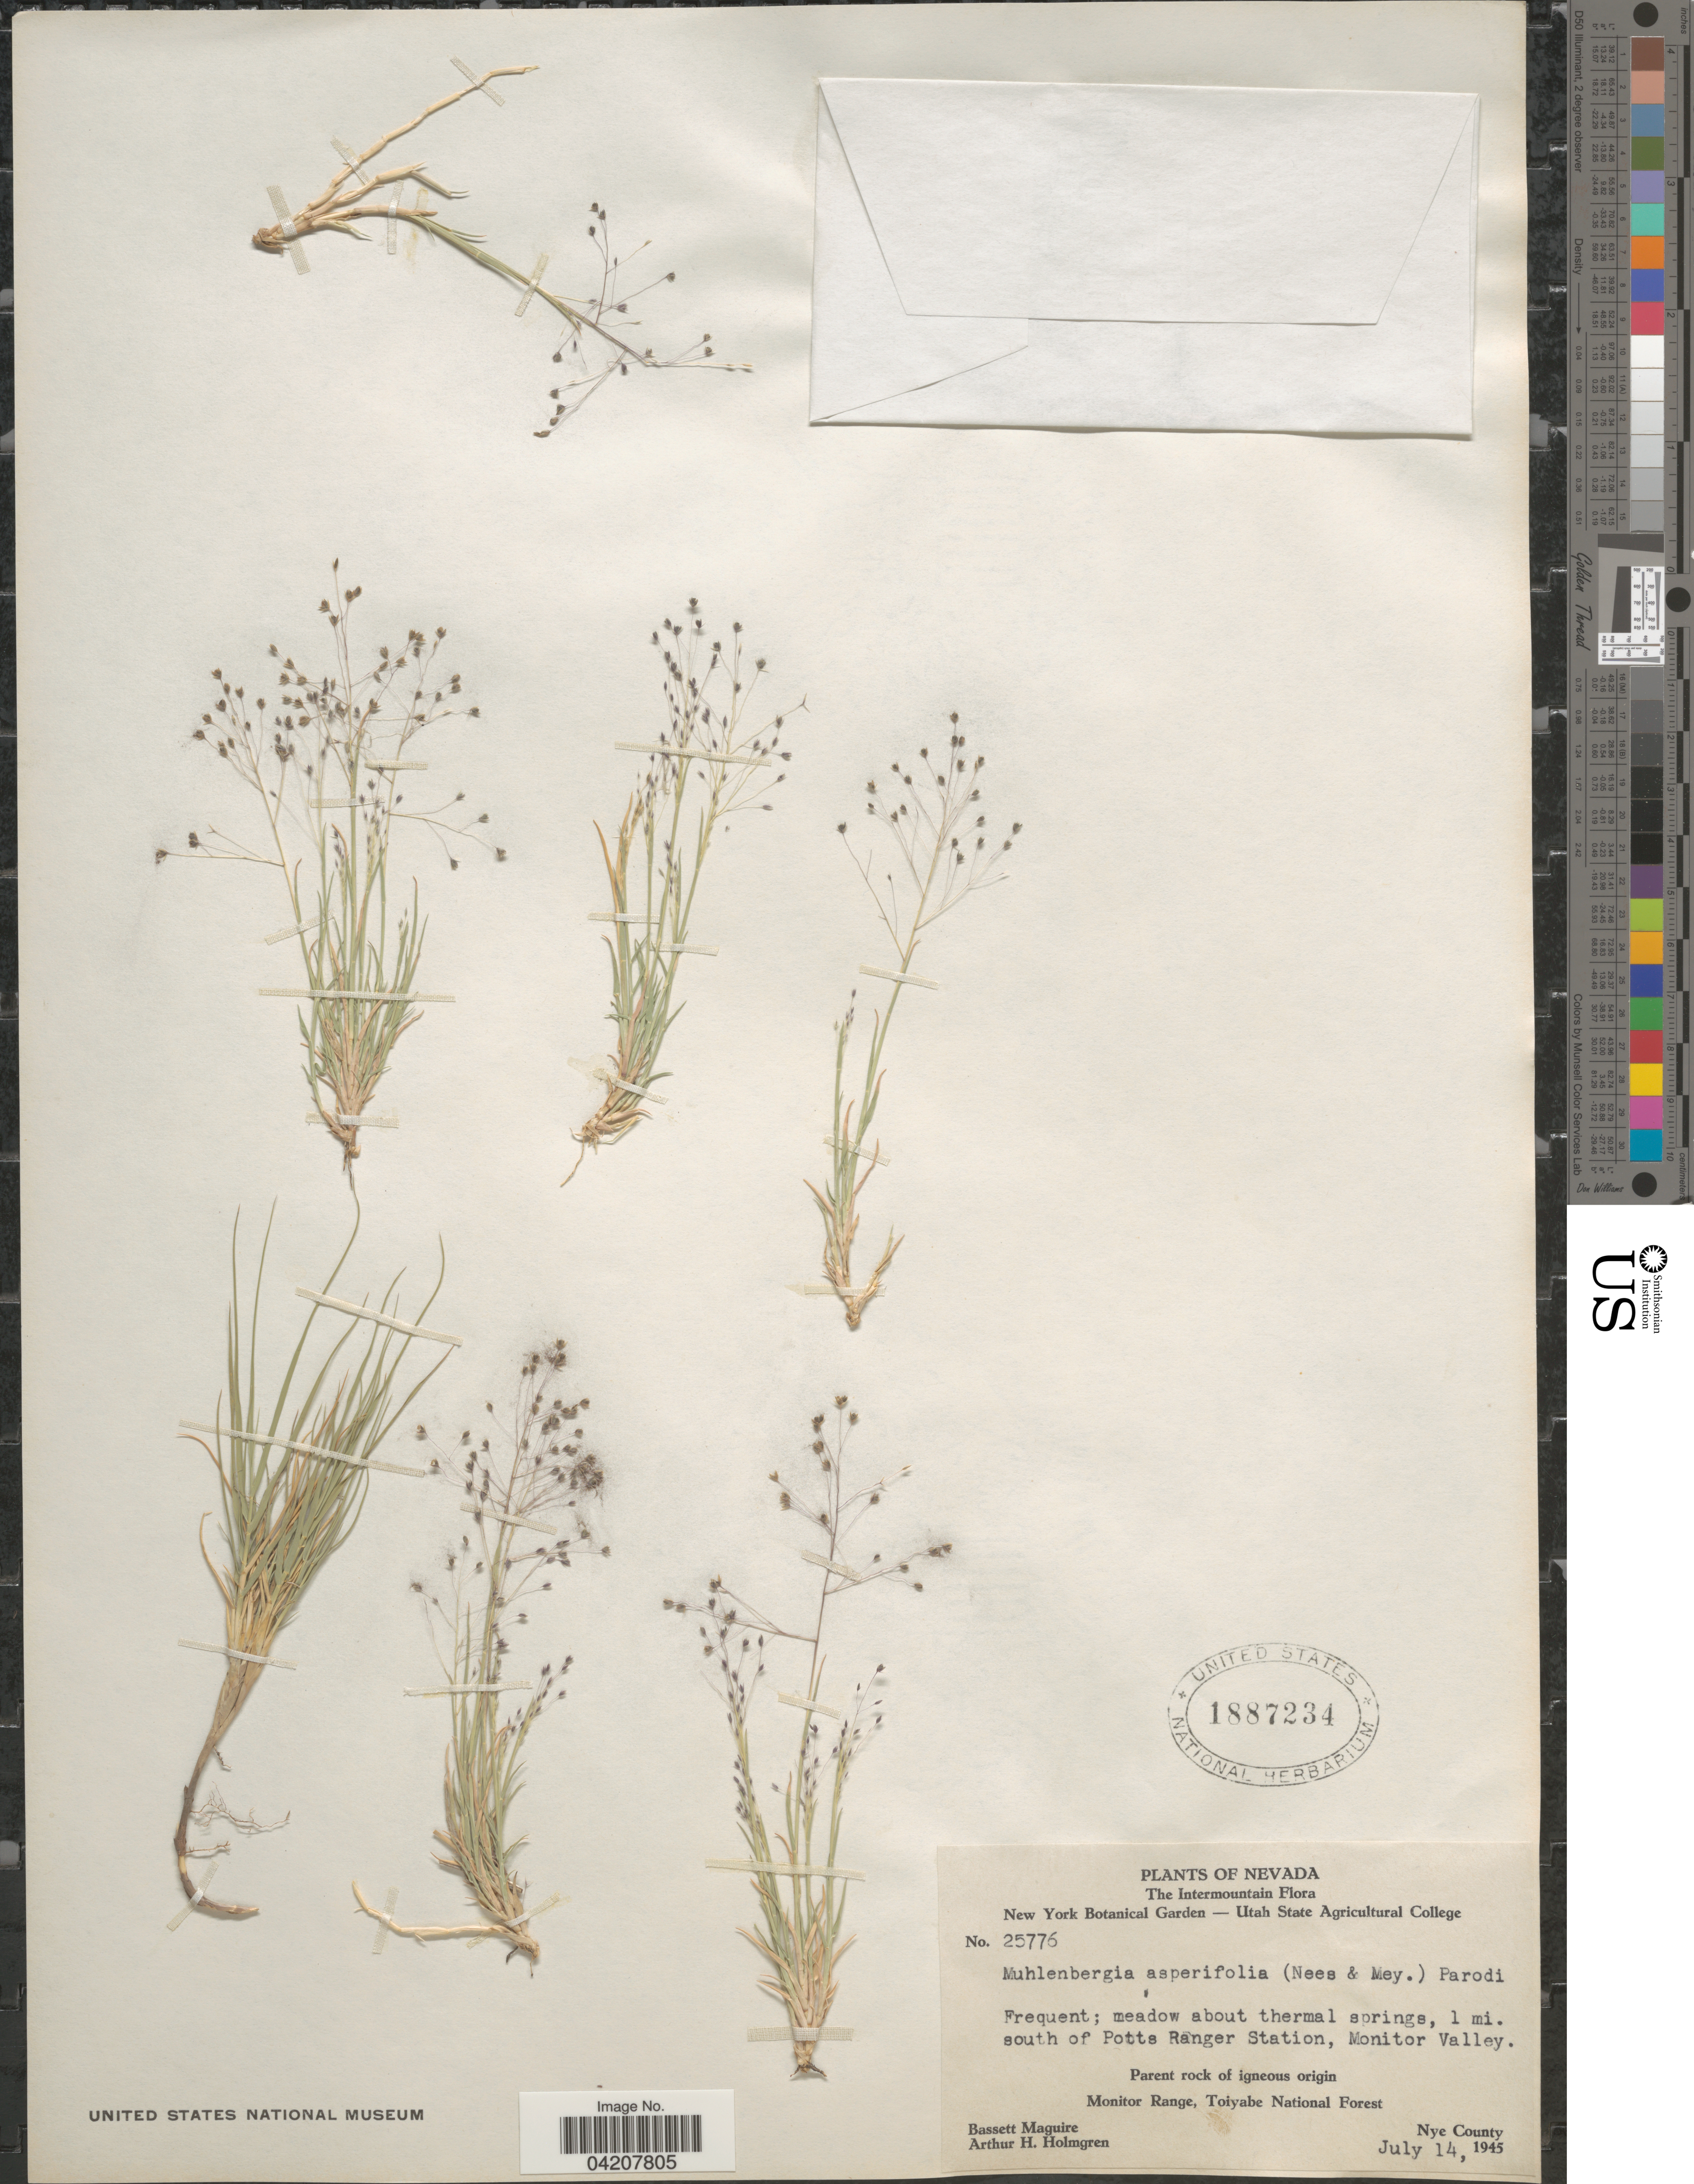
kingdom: Plantae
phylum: Tracheophyta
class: Liliopsida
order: Poales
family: Poaceae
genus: Muhlenbergia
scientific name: Muhlenbergia asperifolia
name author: (Nees & Meyen ex Trin.) Parodi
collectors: B. Maguire & A. H. Holmgren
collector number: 25776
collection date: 1945-07-14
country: United States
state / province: Nevada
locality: The Intermountain. Meadow about thermal springs, 1 mi. south of Potts Ranger Station, Monitor Valley. Monitor Range, Toiyabe National Forest. Nye County.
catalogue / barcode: US 1887234